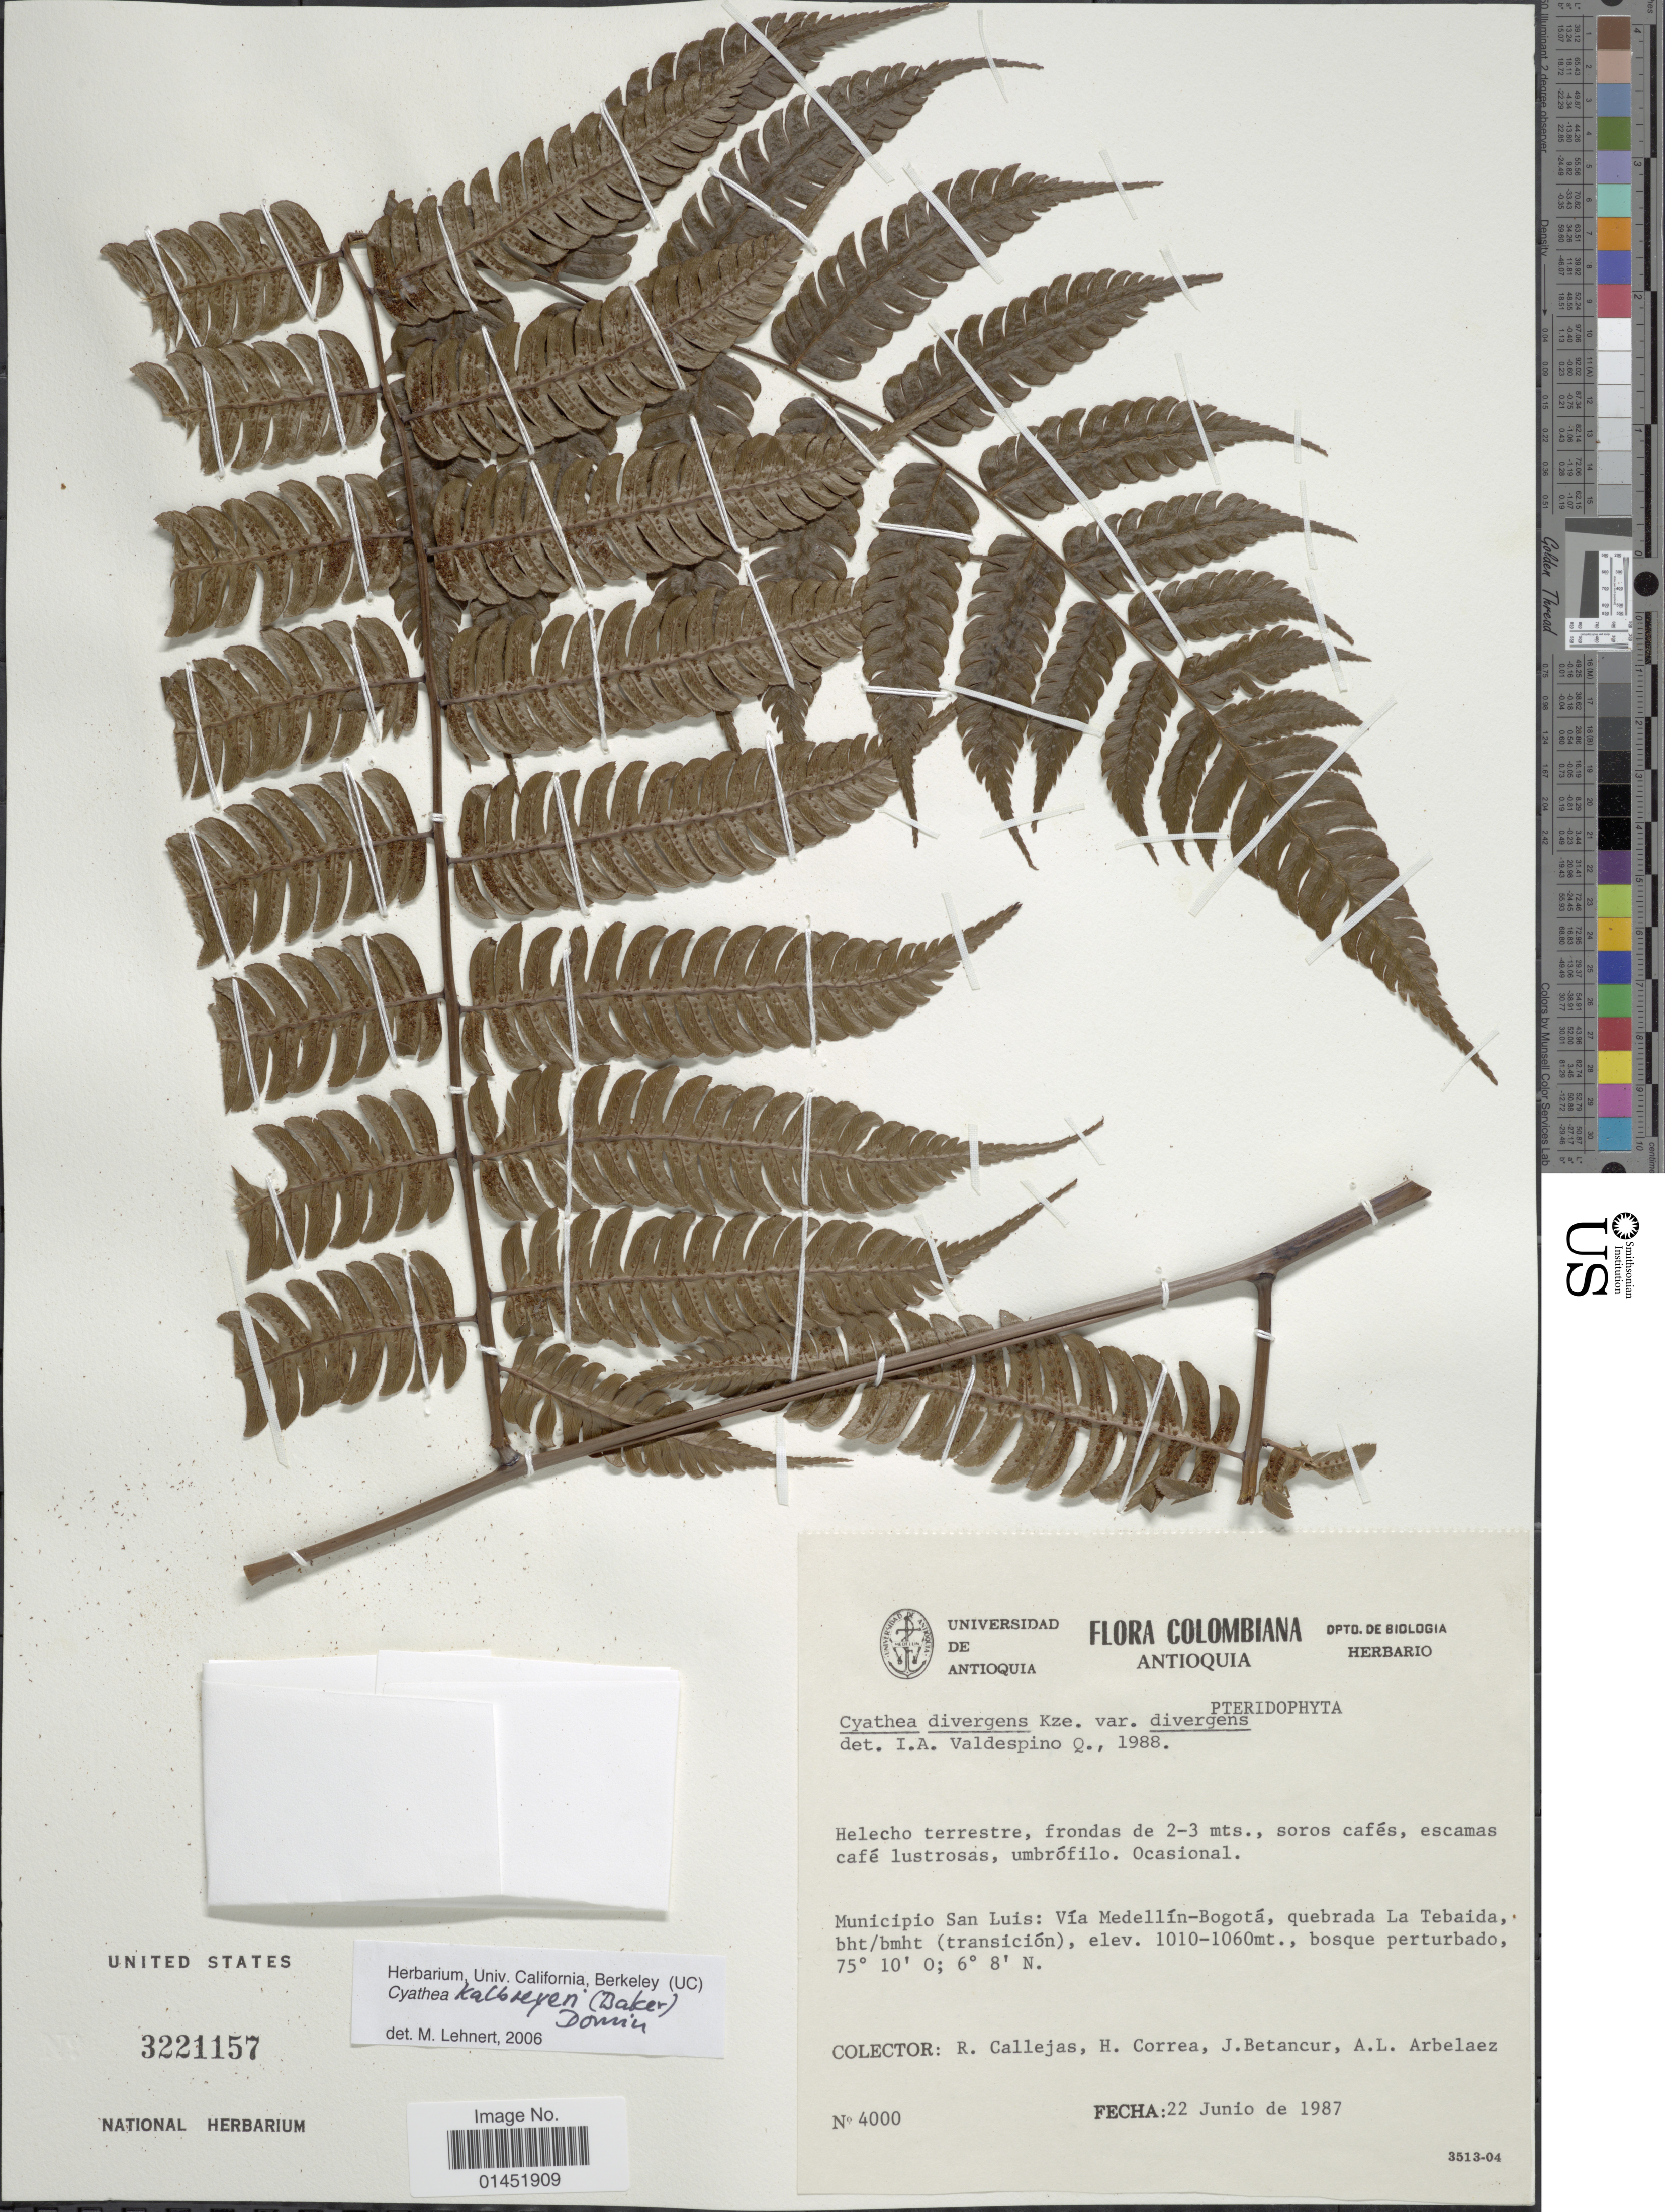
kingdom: Plantae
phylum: Tracheophyta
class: Polypodiopsida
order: Cyatheales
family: Cyatheaceae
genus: Cyathea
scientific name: Cyathea kalbreyeri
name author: (Baker) Domin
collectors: R. Callejas, H. Correa, J. Betancur & A. Arbeláez Alvarez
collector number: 4000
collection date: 1987-06-22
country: Colombia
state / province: Antioquia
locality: Municipio San Luis: Vía Medellín-Bogotá, quebrada La Tebaida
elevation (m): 100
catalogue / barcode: US 3221157